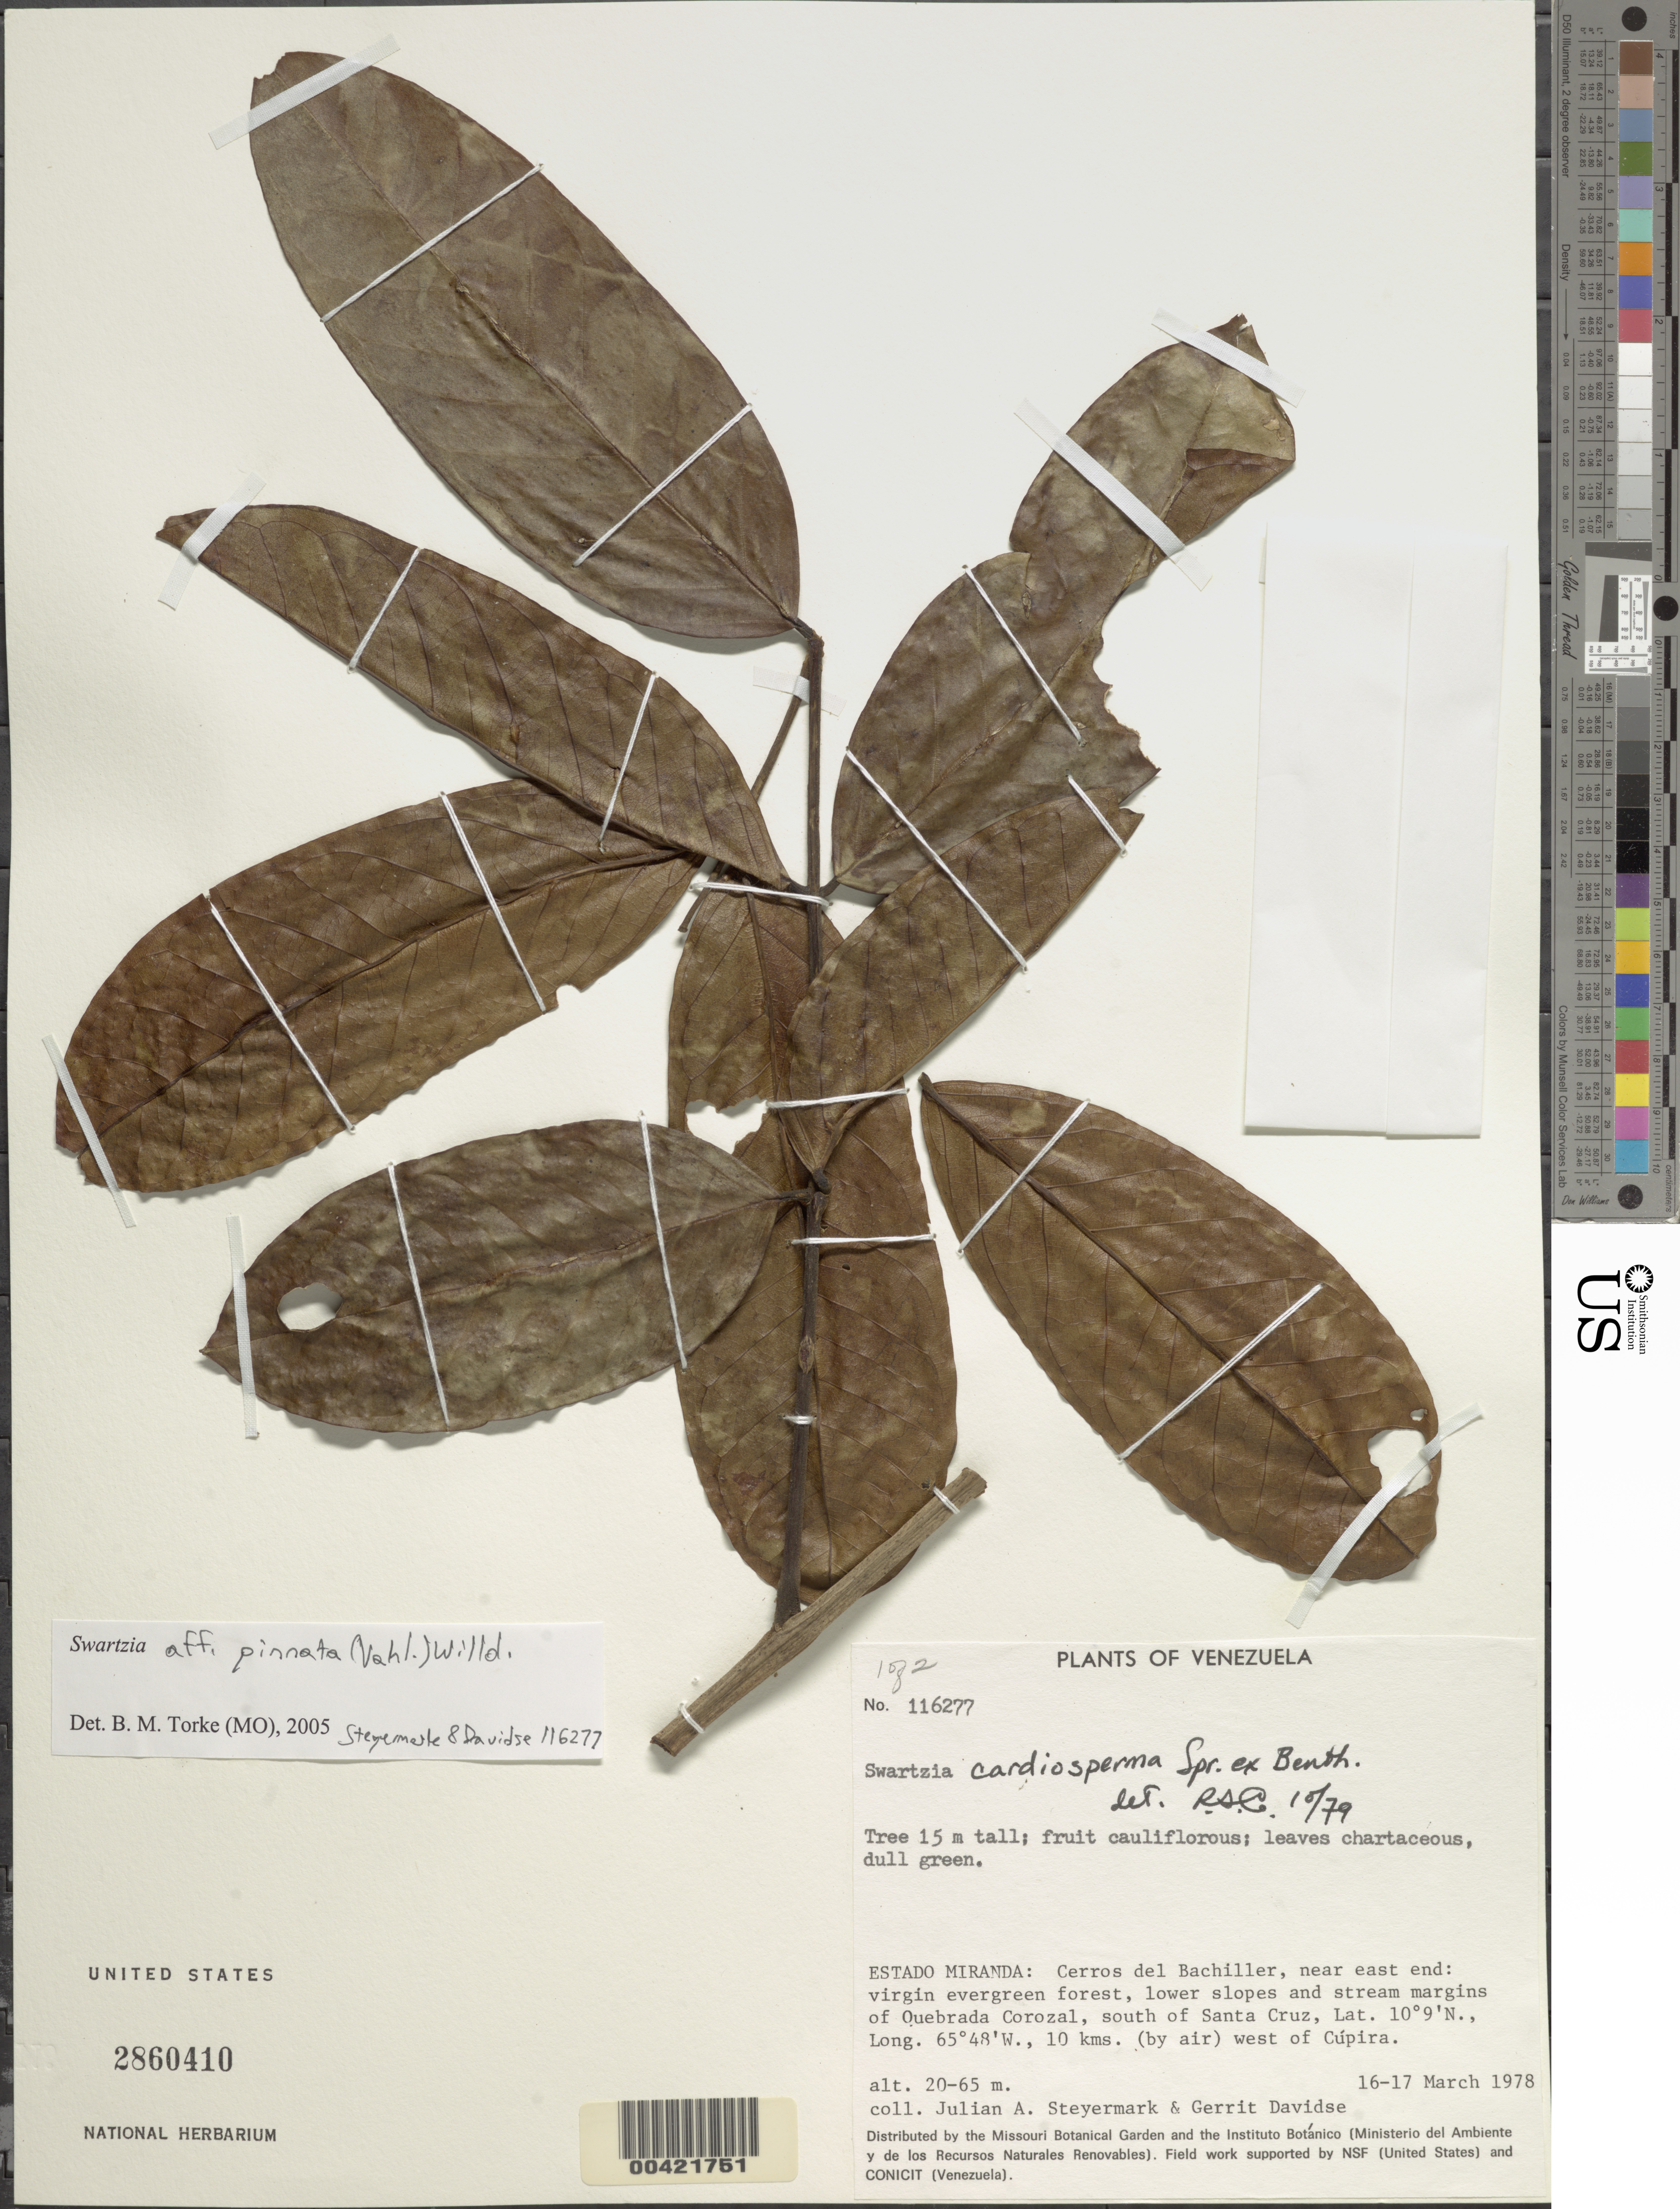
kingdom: Plantae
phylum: Tracheophyta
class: Magnoliopsida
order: Fabales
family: Fabaceae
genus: Swartzia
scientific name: Swartzia pinnata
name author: (Vahl) Willd.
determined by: Cowan, R. S.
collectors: J. Steyermark & G. Davidse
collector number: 116277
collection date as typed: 16 Mar 1978 to 17 Mar 1978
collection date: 1978-03-16/1978-03-17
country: Venezuela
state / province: Miranda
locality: Cerros del Bachiller, near E end; Quebrada Corozal; S of Santa Cruz; 10 kms (by air) W of Cupira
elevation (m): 20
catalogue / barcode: US 2860410